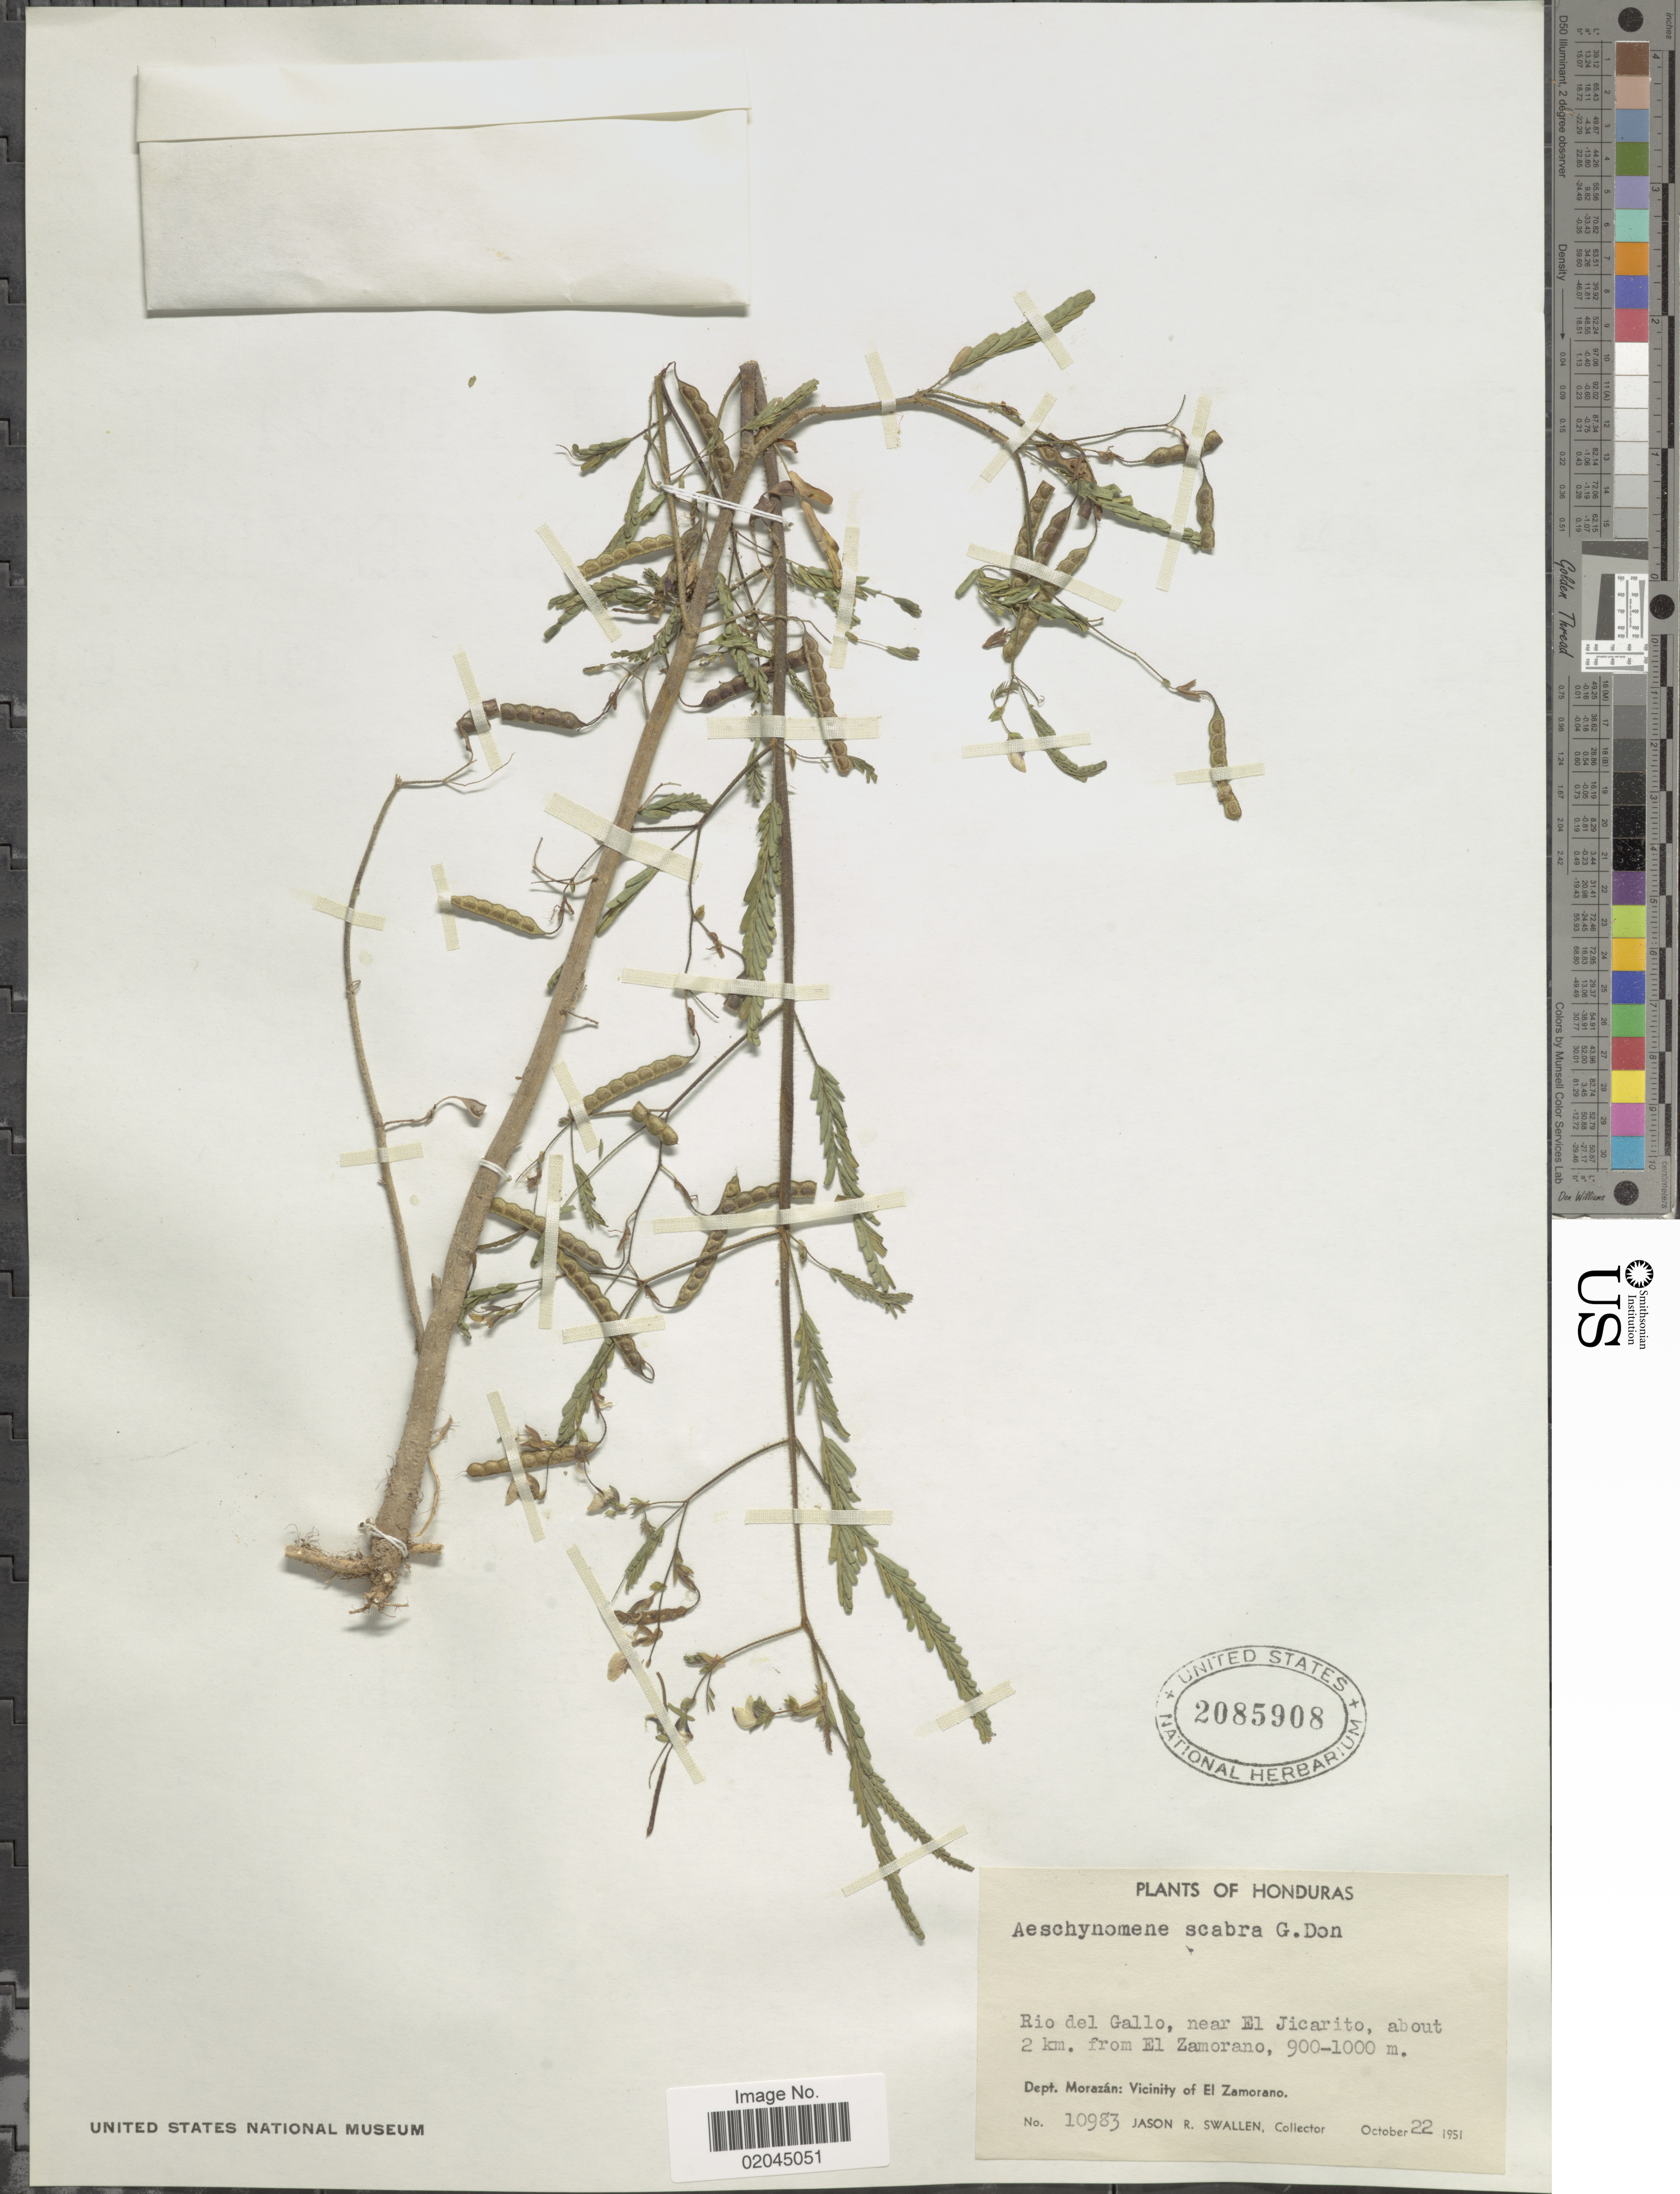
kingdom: Plantae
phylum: Tracheophyta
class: Magnoliopsida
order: Fabales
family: Fabaceae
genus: Aeschynomene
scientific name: Aeschynomene scabra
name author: G. Don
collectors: J. R. Swallen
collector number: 10983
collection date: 1951-10-22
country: Honduras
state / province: Fco. Morazán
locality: Rio del Gallo, near El Jicarito about 2 km from El Zamorano, Dept. Morazan: Vicinity of El Zamorano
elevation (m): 900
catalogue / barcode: US 2085908